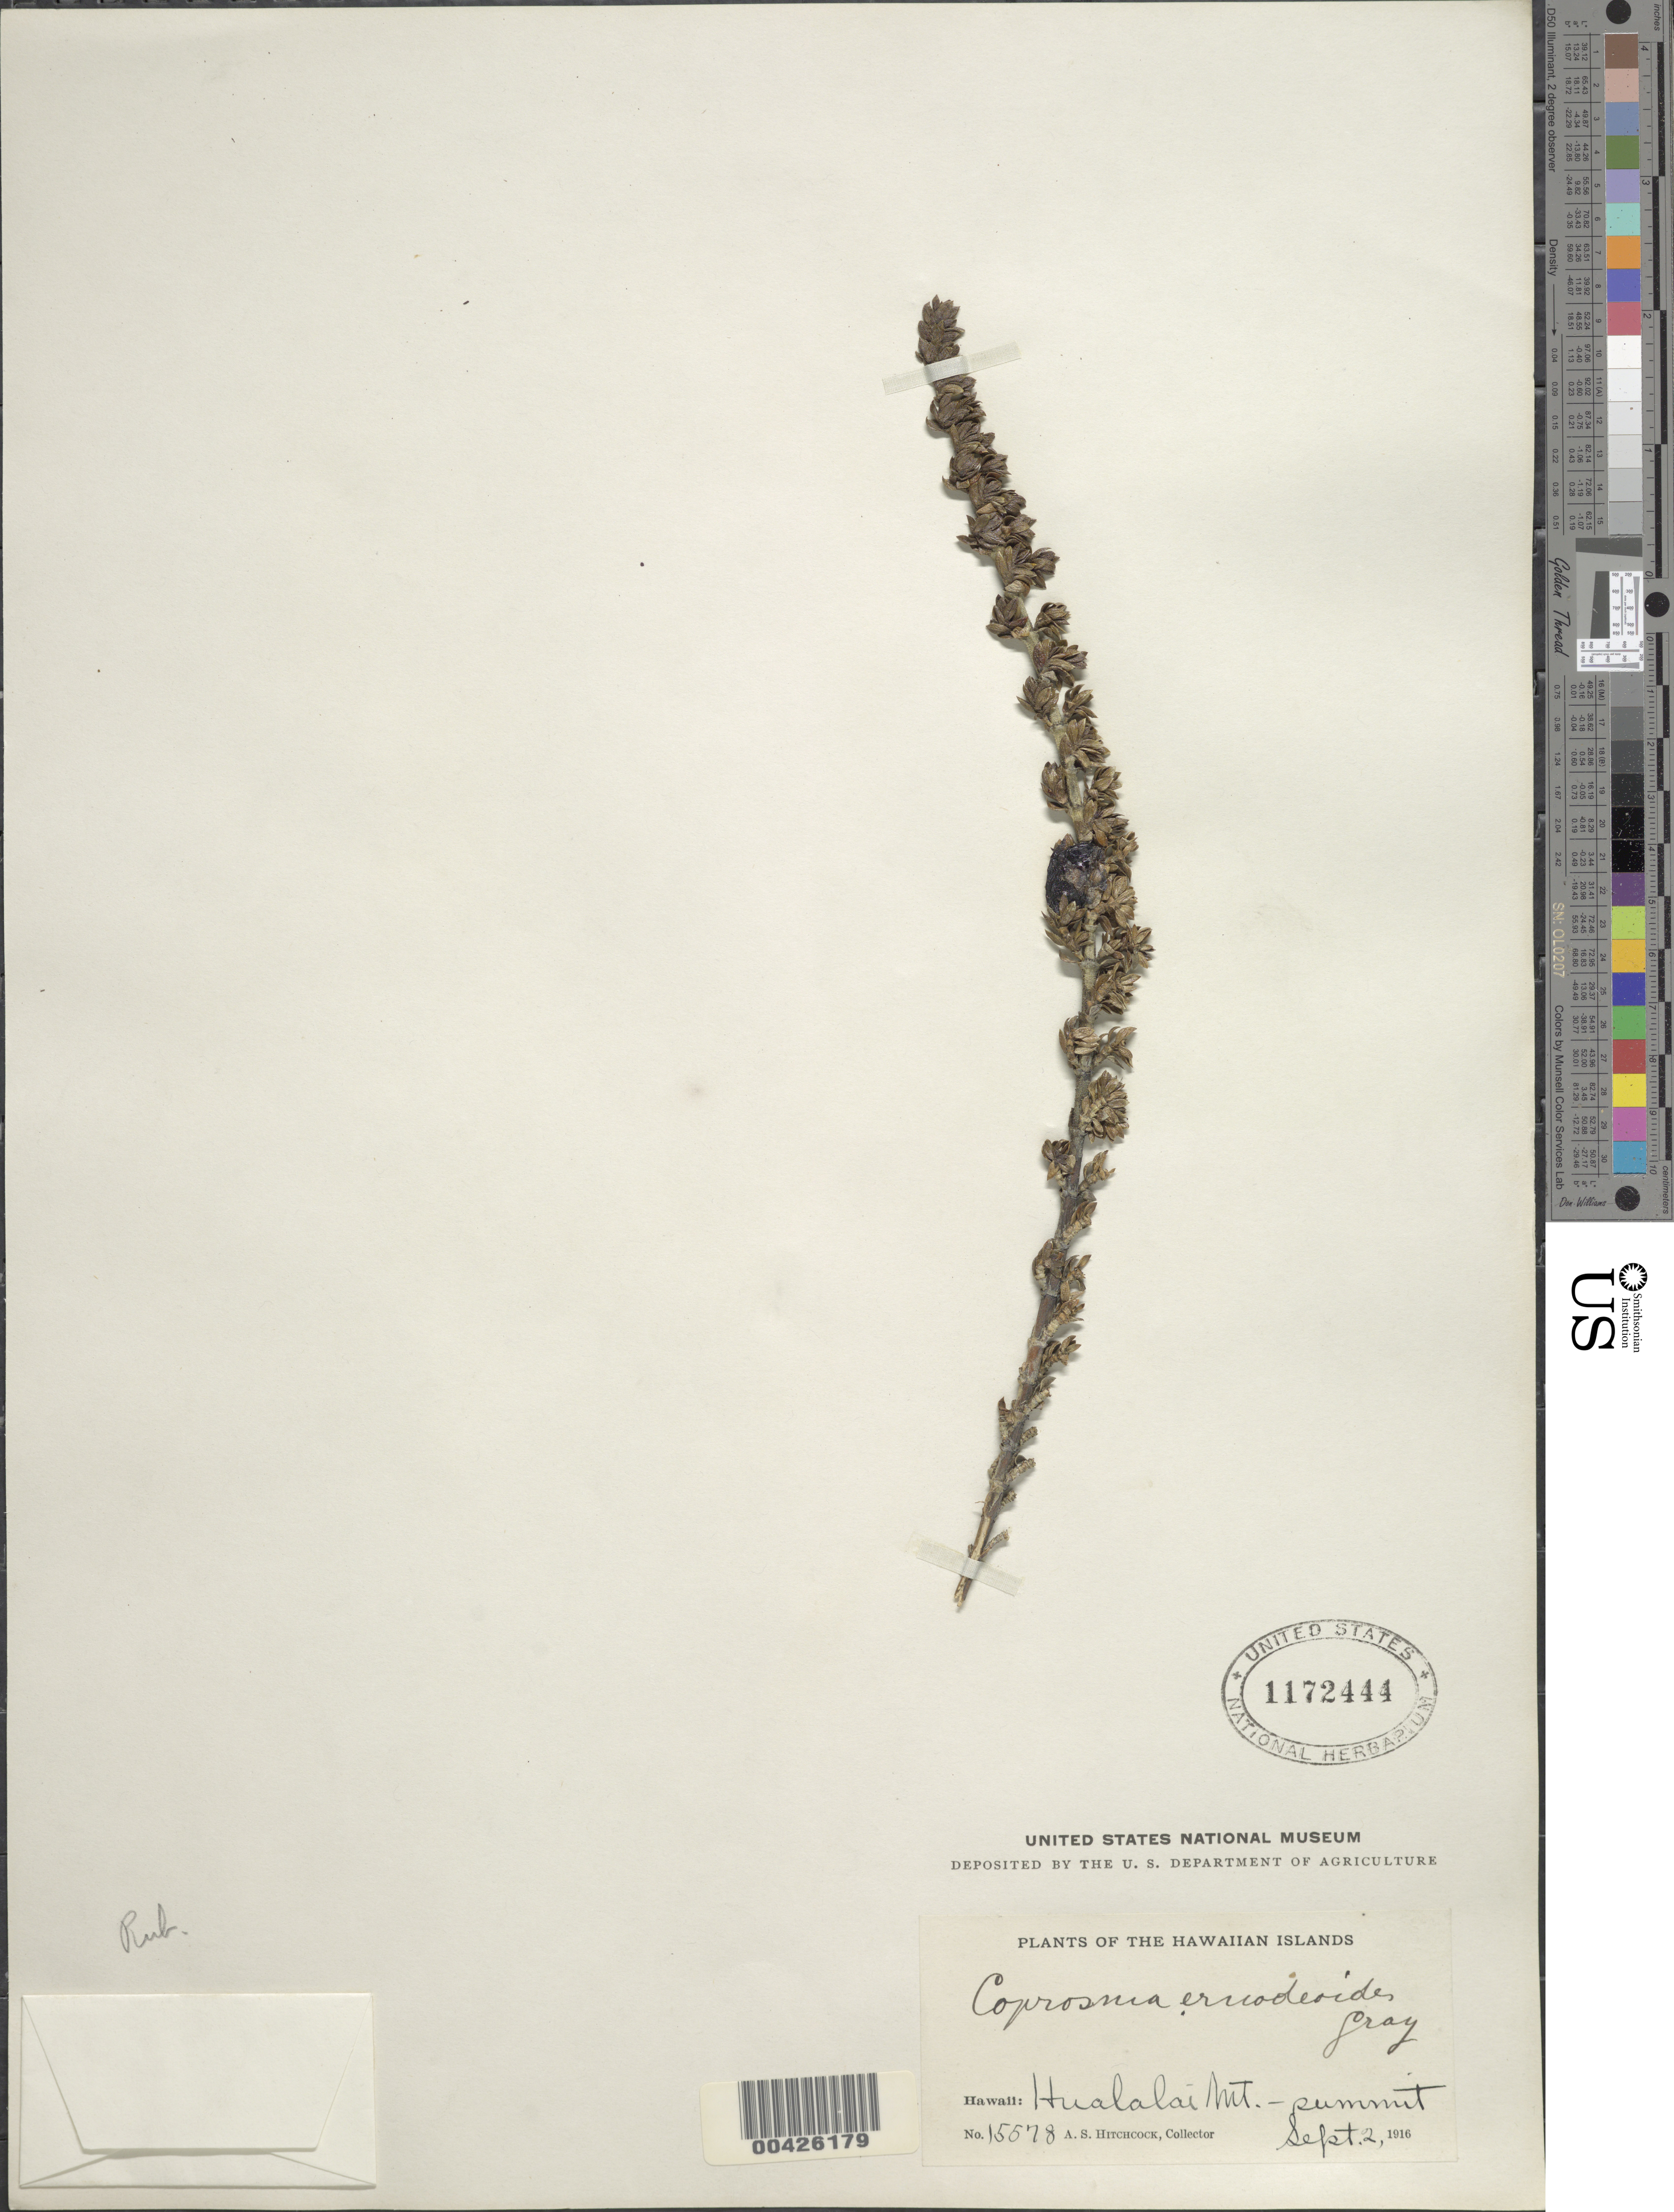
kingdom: Plantae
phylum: Tracheophyta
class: Magnoliopsida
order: Gentianales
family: Rubiaceae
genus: Coprosma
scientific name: Coprosma ernodeoides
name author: A. Gray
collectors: A. S. Hitchcock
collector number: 15578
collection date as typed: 2 Sep 1916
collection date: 1916-09-02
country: United States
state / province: Hawaii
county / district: Hawaii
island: Hawaii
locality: Hualalai Mountain, summit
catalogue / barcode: US 1172444